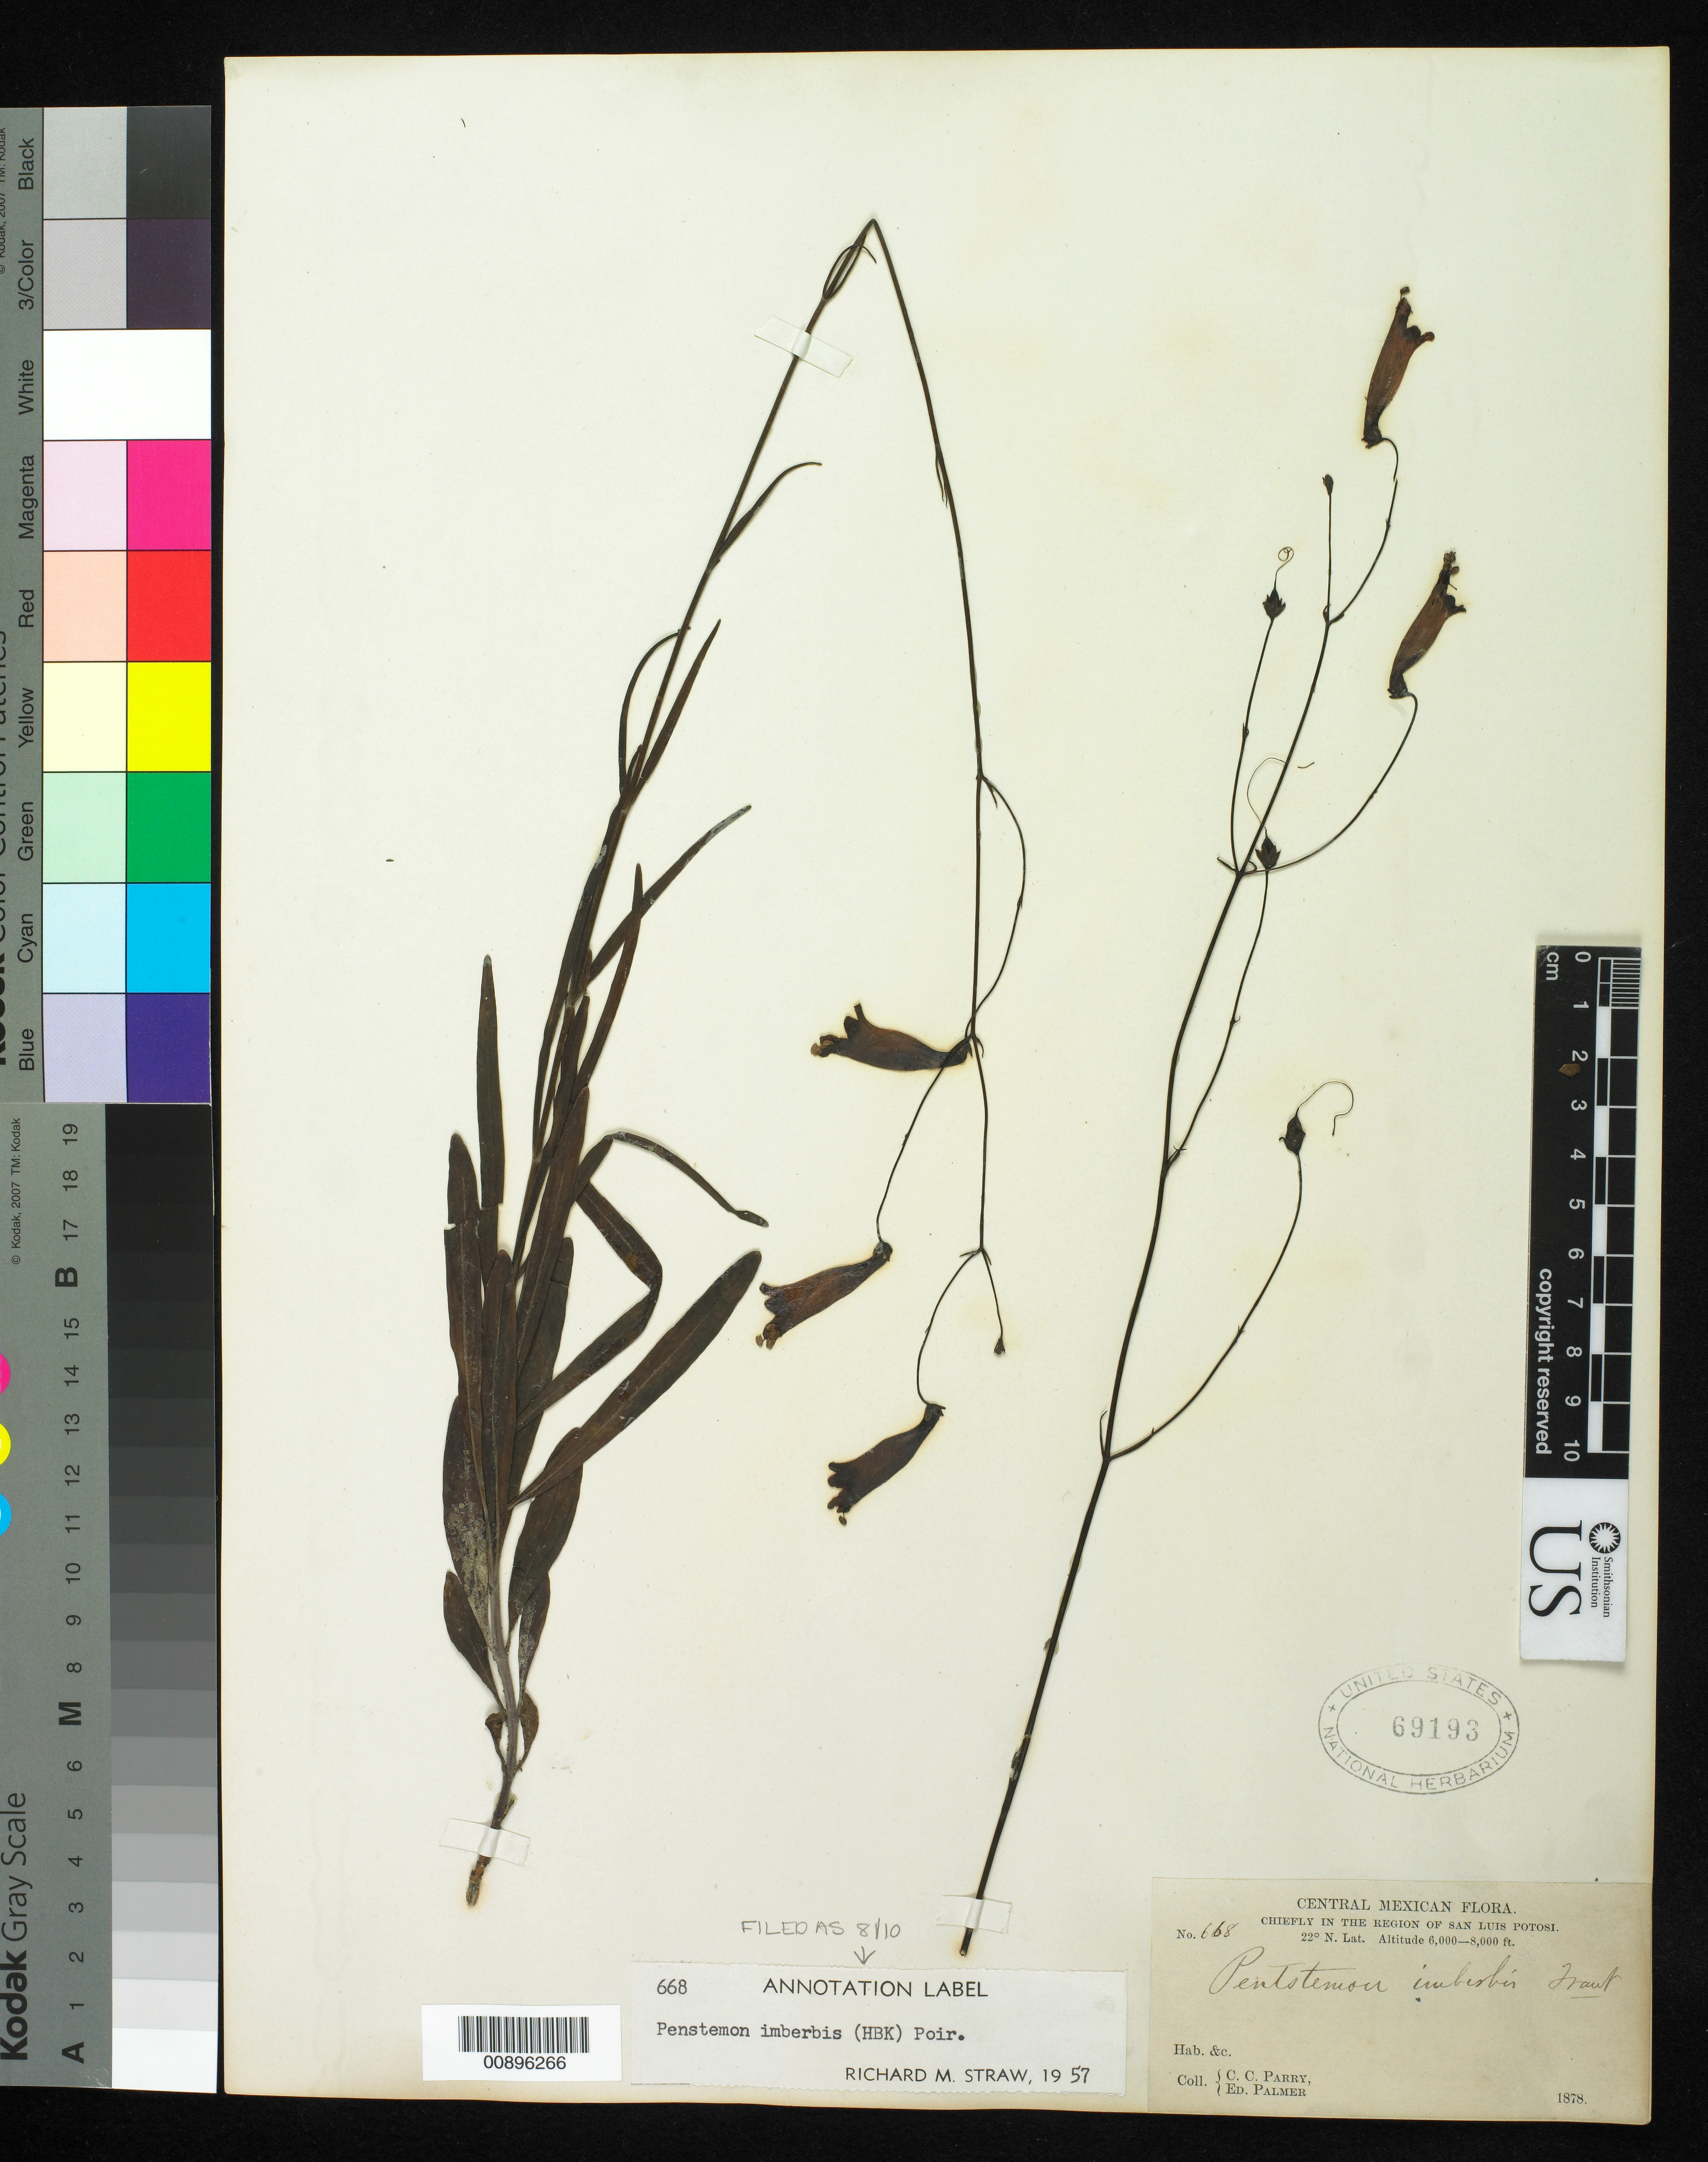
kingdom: Plantae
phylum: Tracheophyta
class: Magnoliopsida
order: Lamiales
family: Plantaginaceae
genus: Penstemon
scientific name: Penstemon imberbis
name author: (Kunth) Trautv.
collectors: C. C. Parry & E. Palmer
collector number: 668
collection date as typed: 1878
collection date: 1878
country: Mexico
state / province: San Luis Potosí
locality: Chiefly in the region of San Luis Potosí.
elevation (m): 1829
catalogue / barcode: US 69193